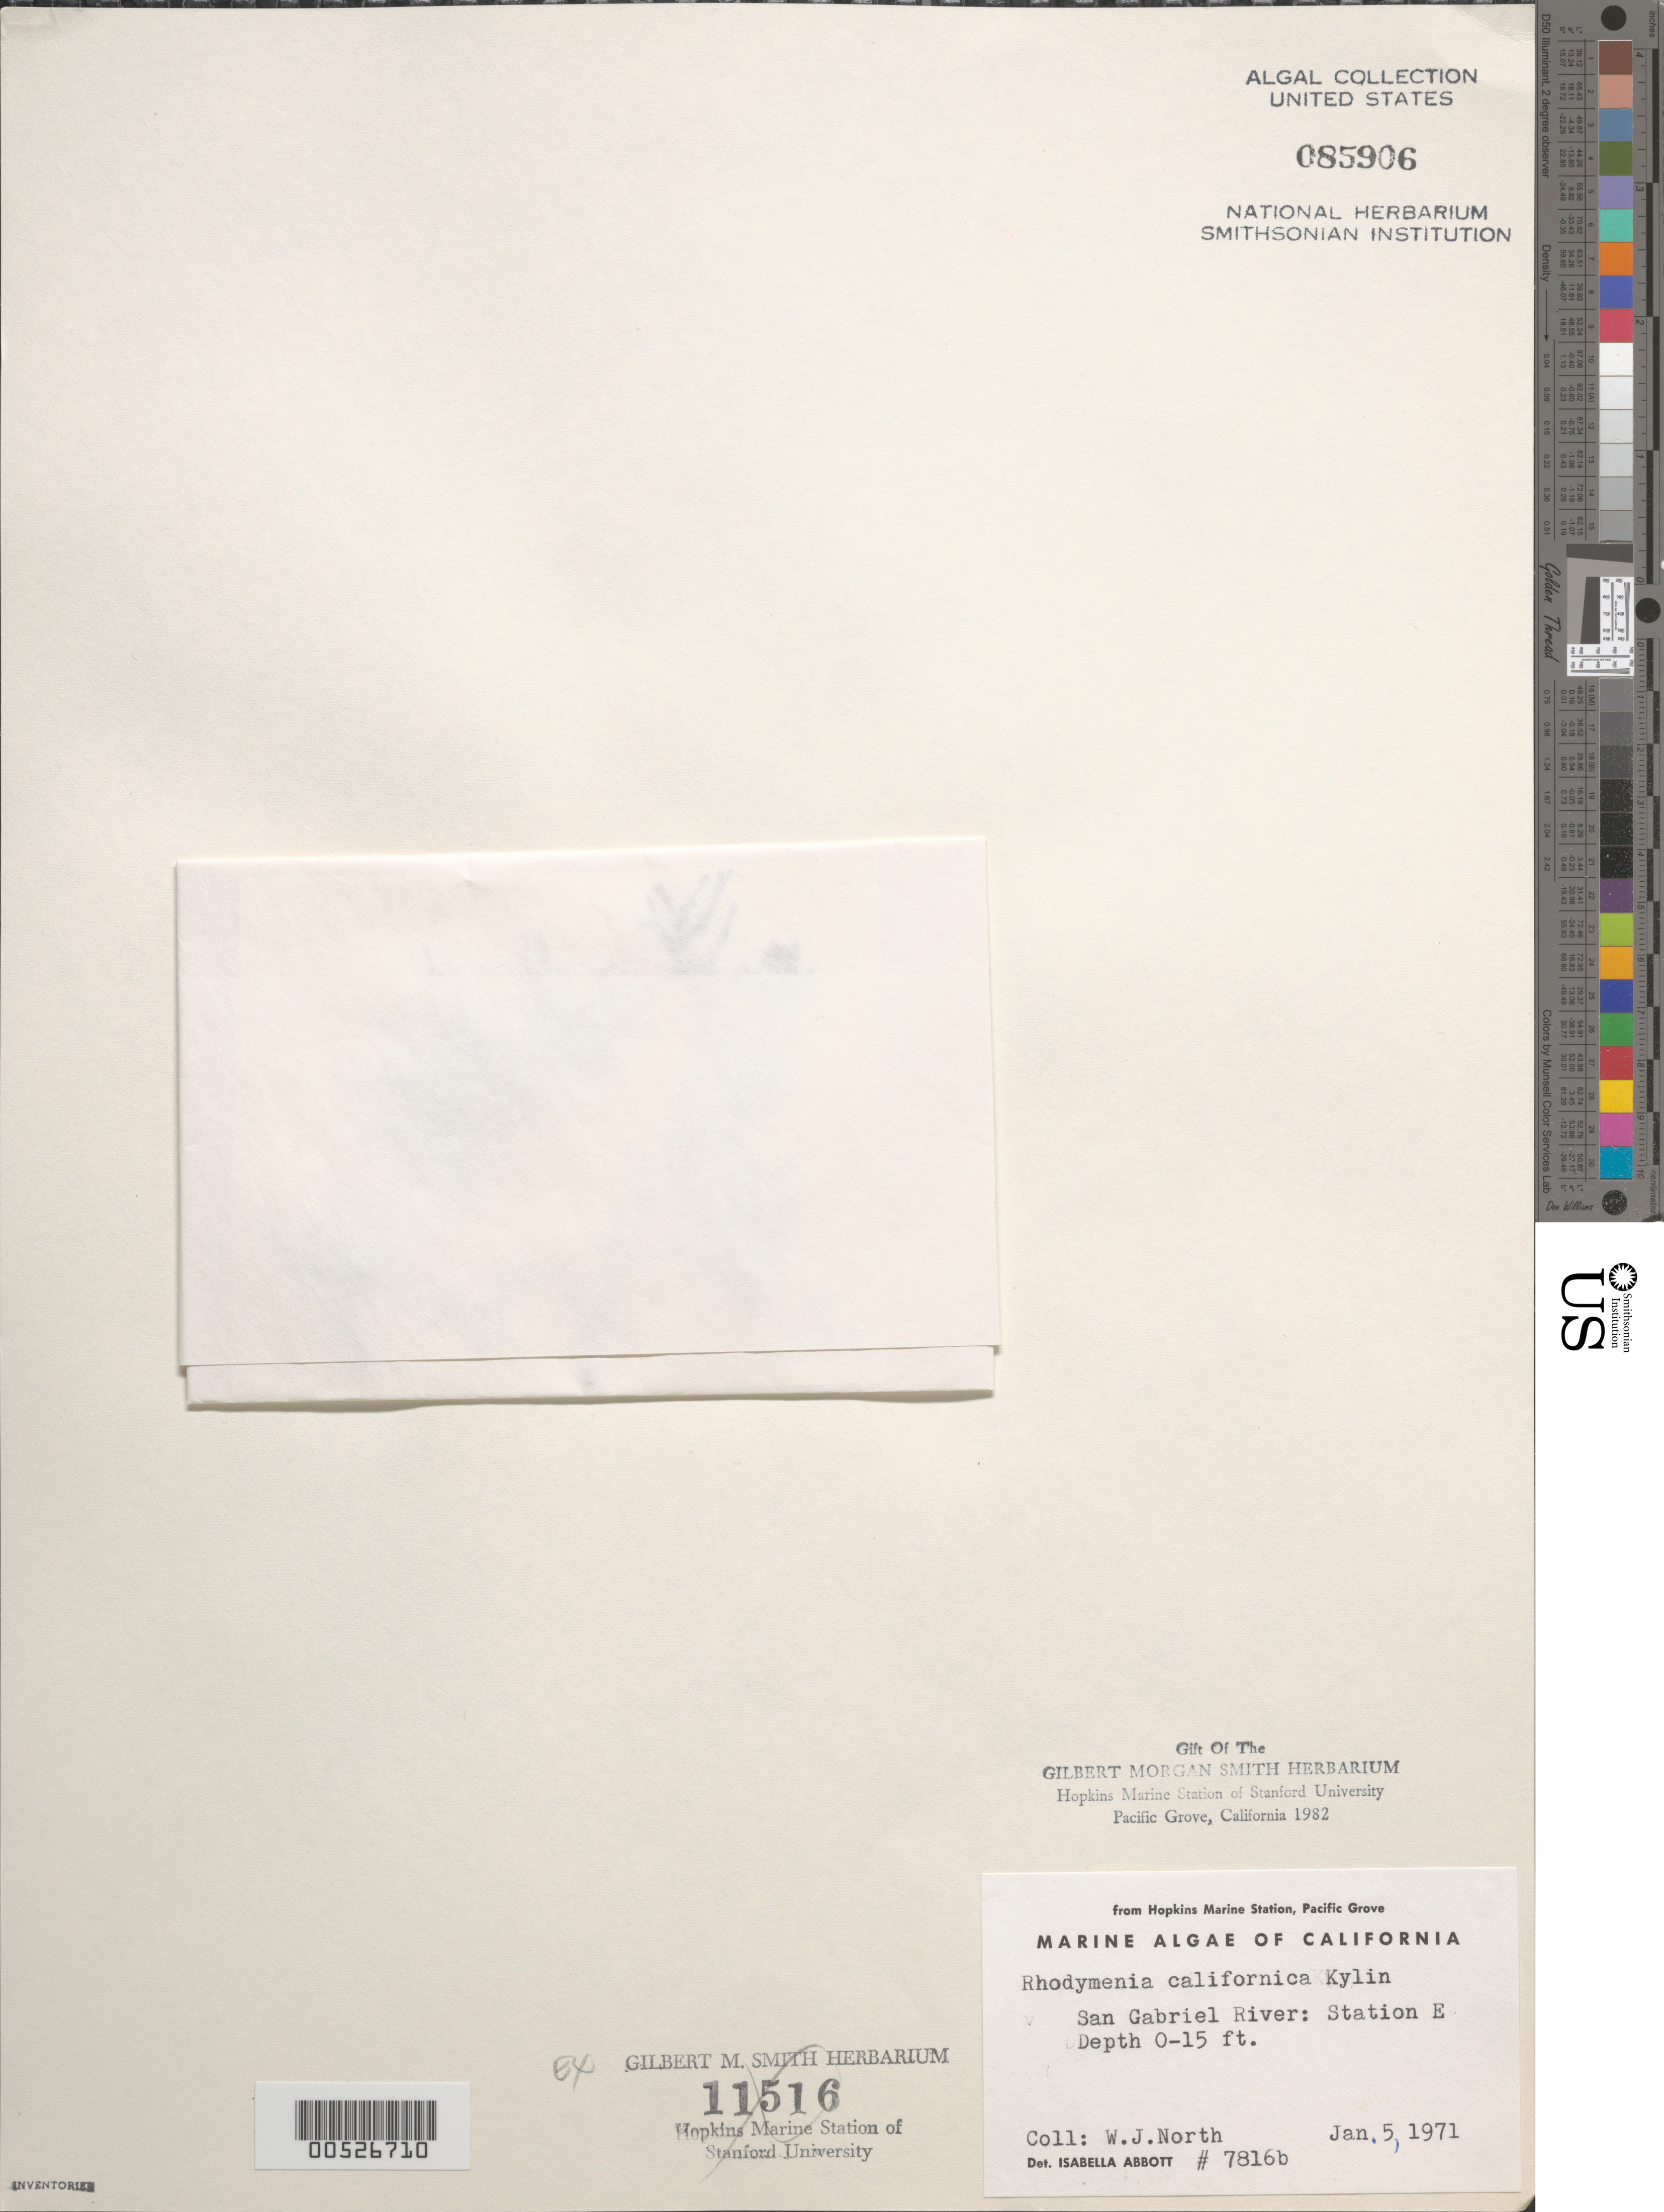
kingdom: Plantae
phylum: Rhodophyta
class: Florideophyceae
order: Rhodymeniales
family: Rhodymeniaceae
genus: Rhodymenia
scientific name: Rhodymenia californica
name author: Kylin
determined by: Abbott, Isabella A.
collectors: W. North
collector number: IAA 7816b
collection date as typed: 05 Jan 1971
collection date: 1971-01-05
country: United States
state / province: California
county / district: Los Angeles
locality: San Gabriel River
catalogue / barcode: US 85906